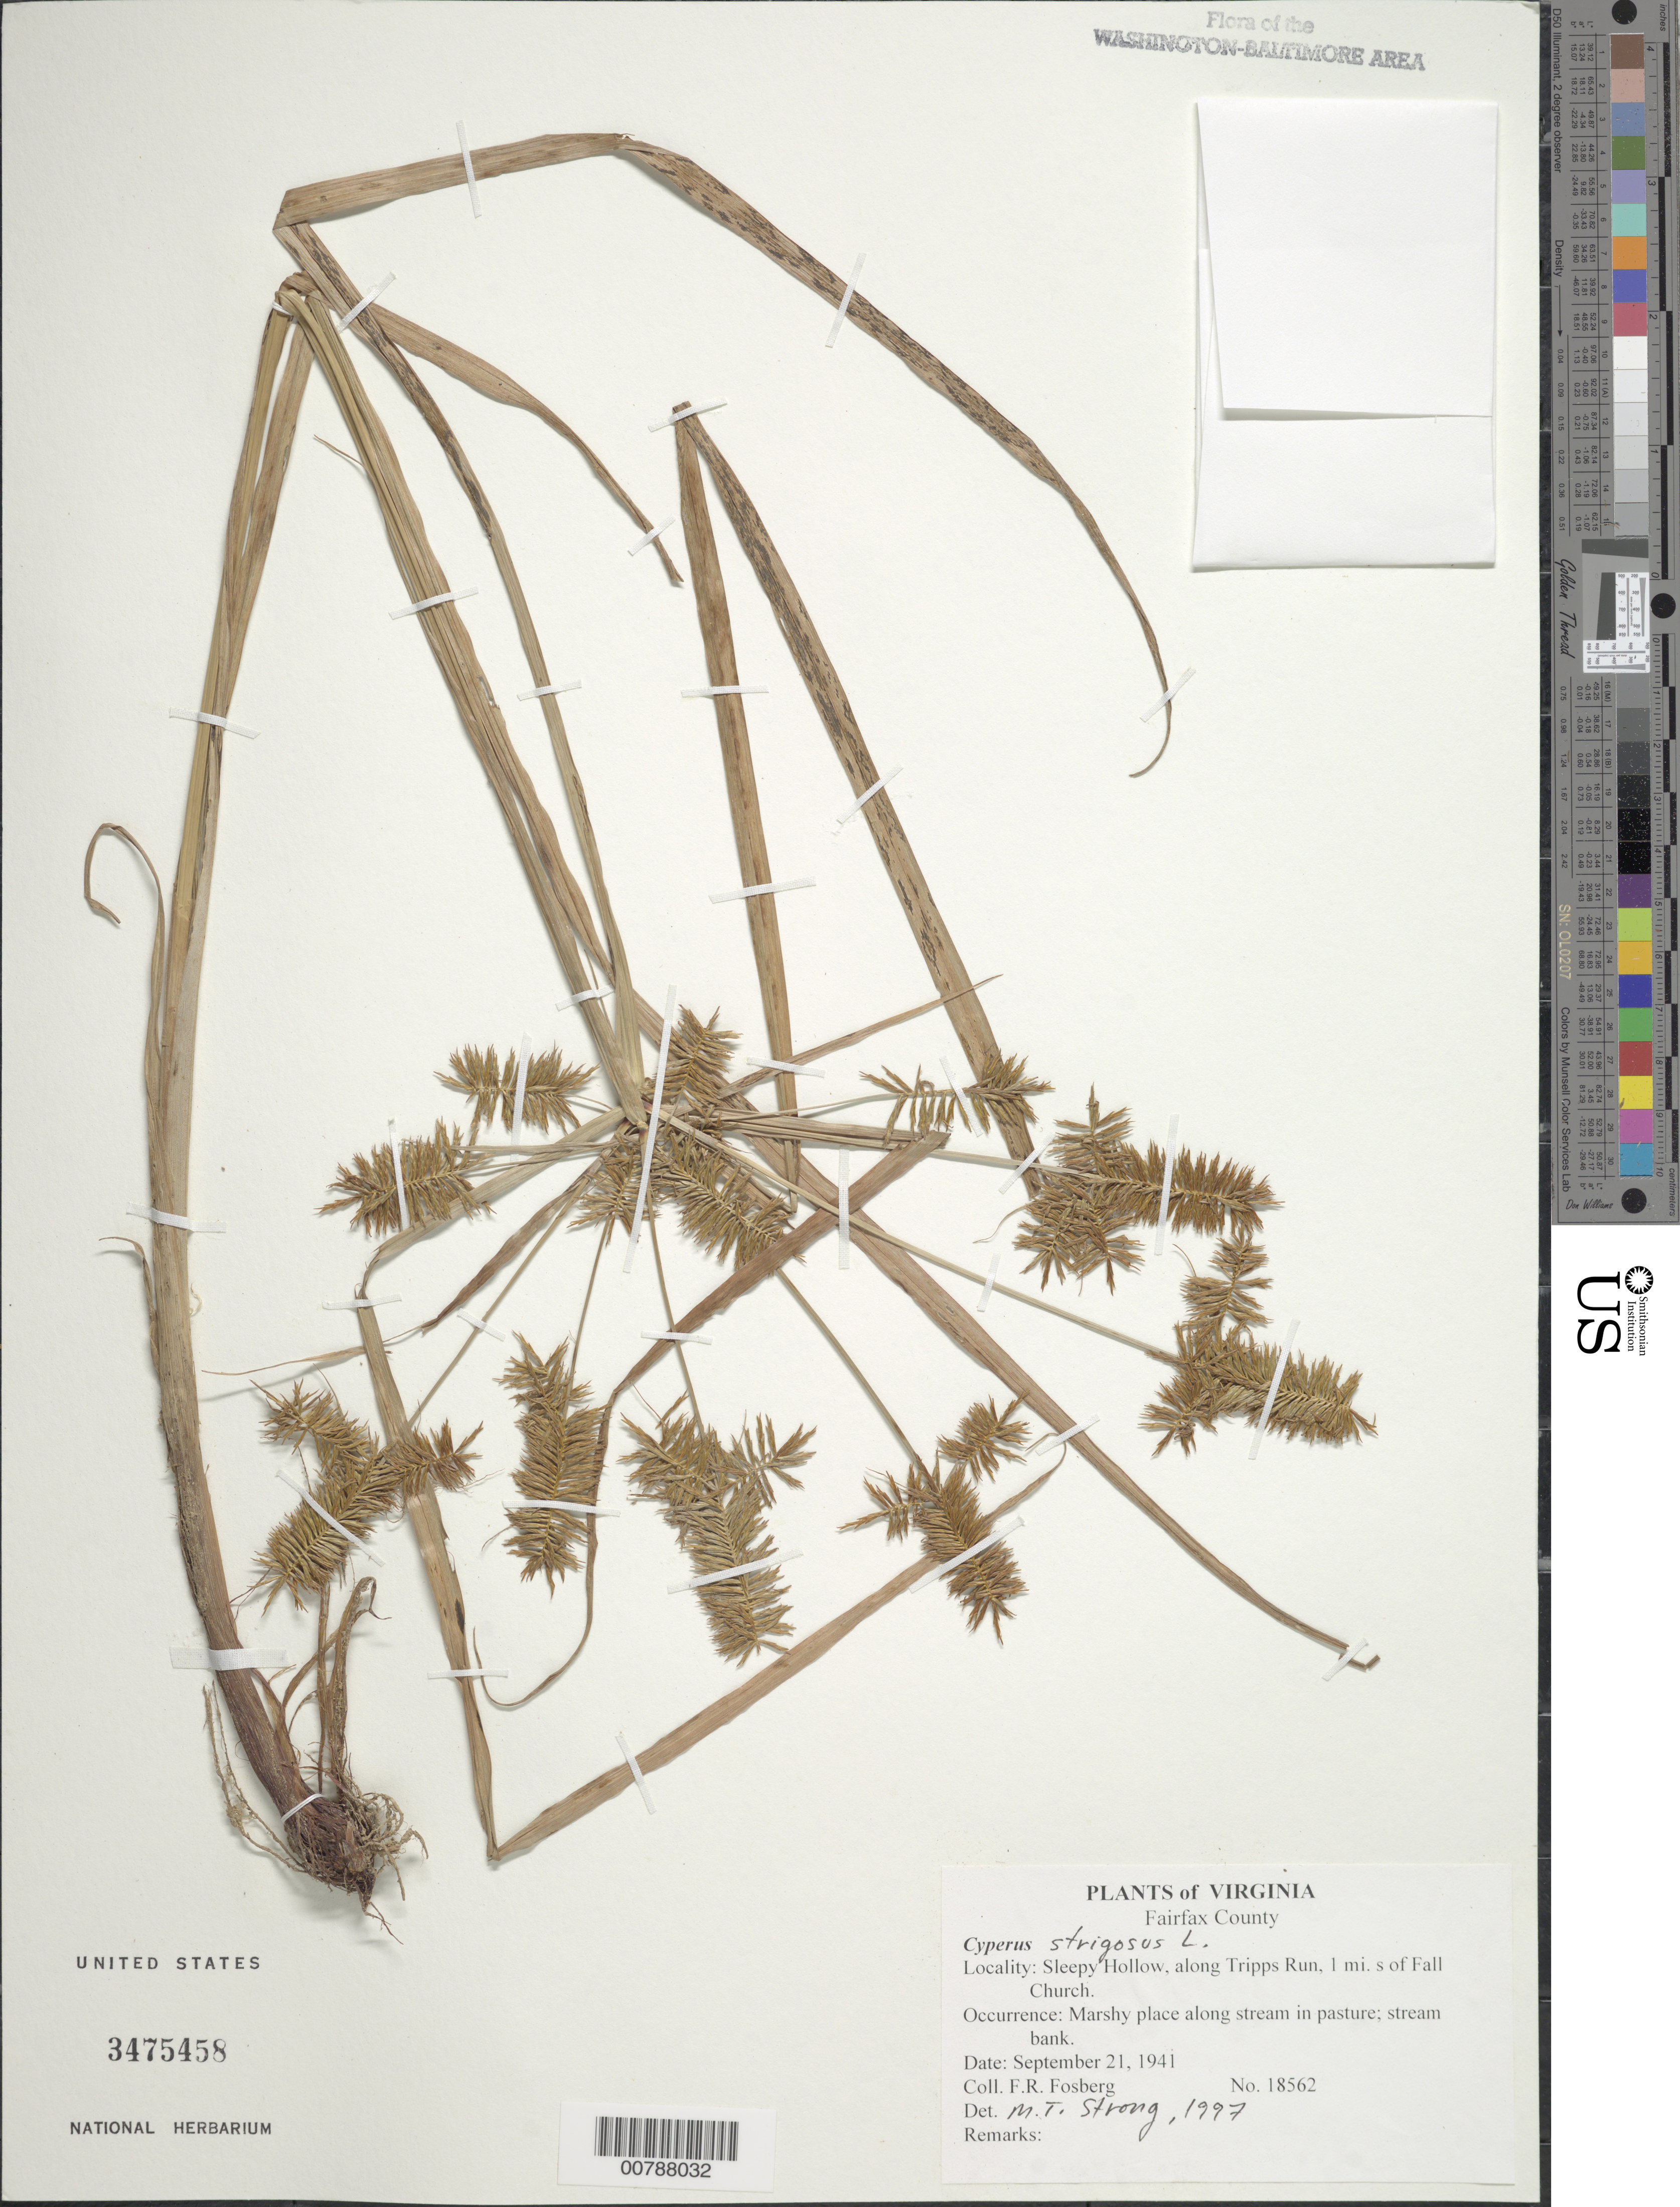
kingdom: Plantae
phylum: Tracheophyta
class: Liliopsida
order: Poales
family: Cyperaceae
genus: Cyperus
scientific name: Cyperus strigosus L.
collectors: F. R. Fosberg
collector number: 18562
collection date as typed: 21 Sep 1941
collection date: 1941-09-21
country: United States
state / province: Virginia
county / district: Fairfax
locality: Sleepy Hollow, along Tripps Run, 1 mi. S of Falls Church.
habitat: Marshy place along stream in pasture; stream bank.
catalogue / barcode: US 3475458